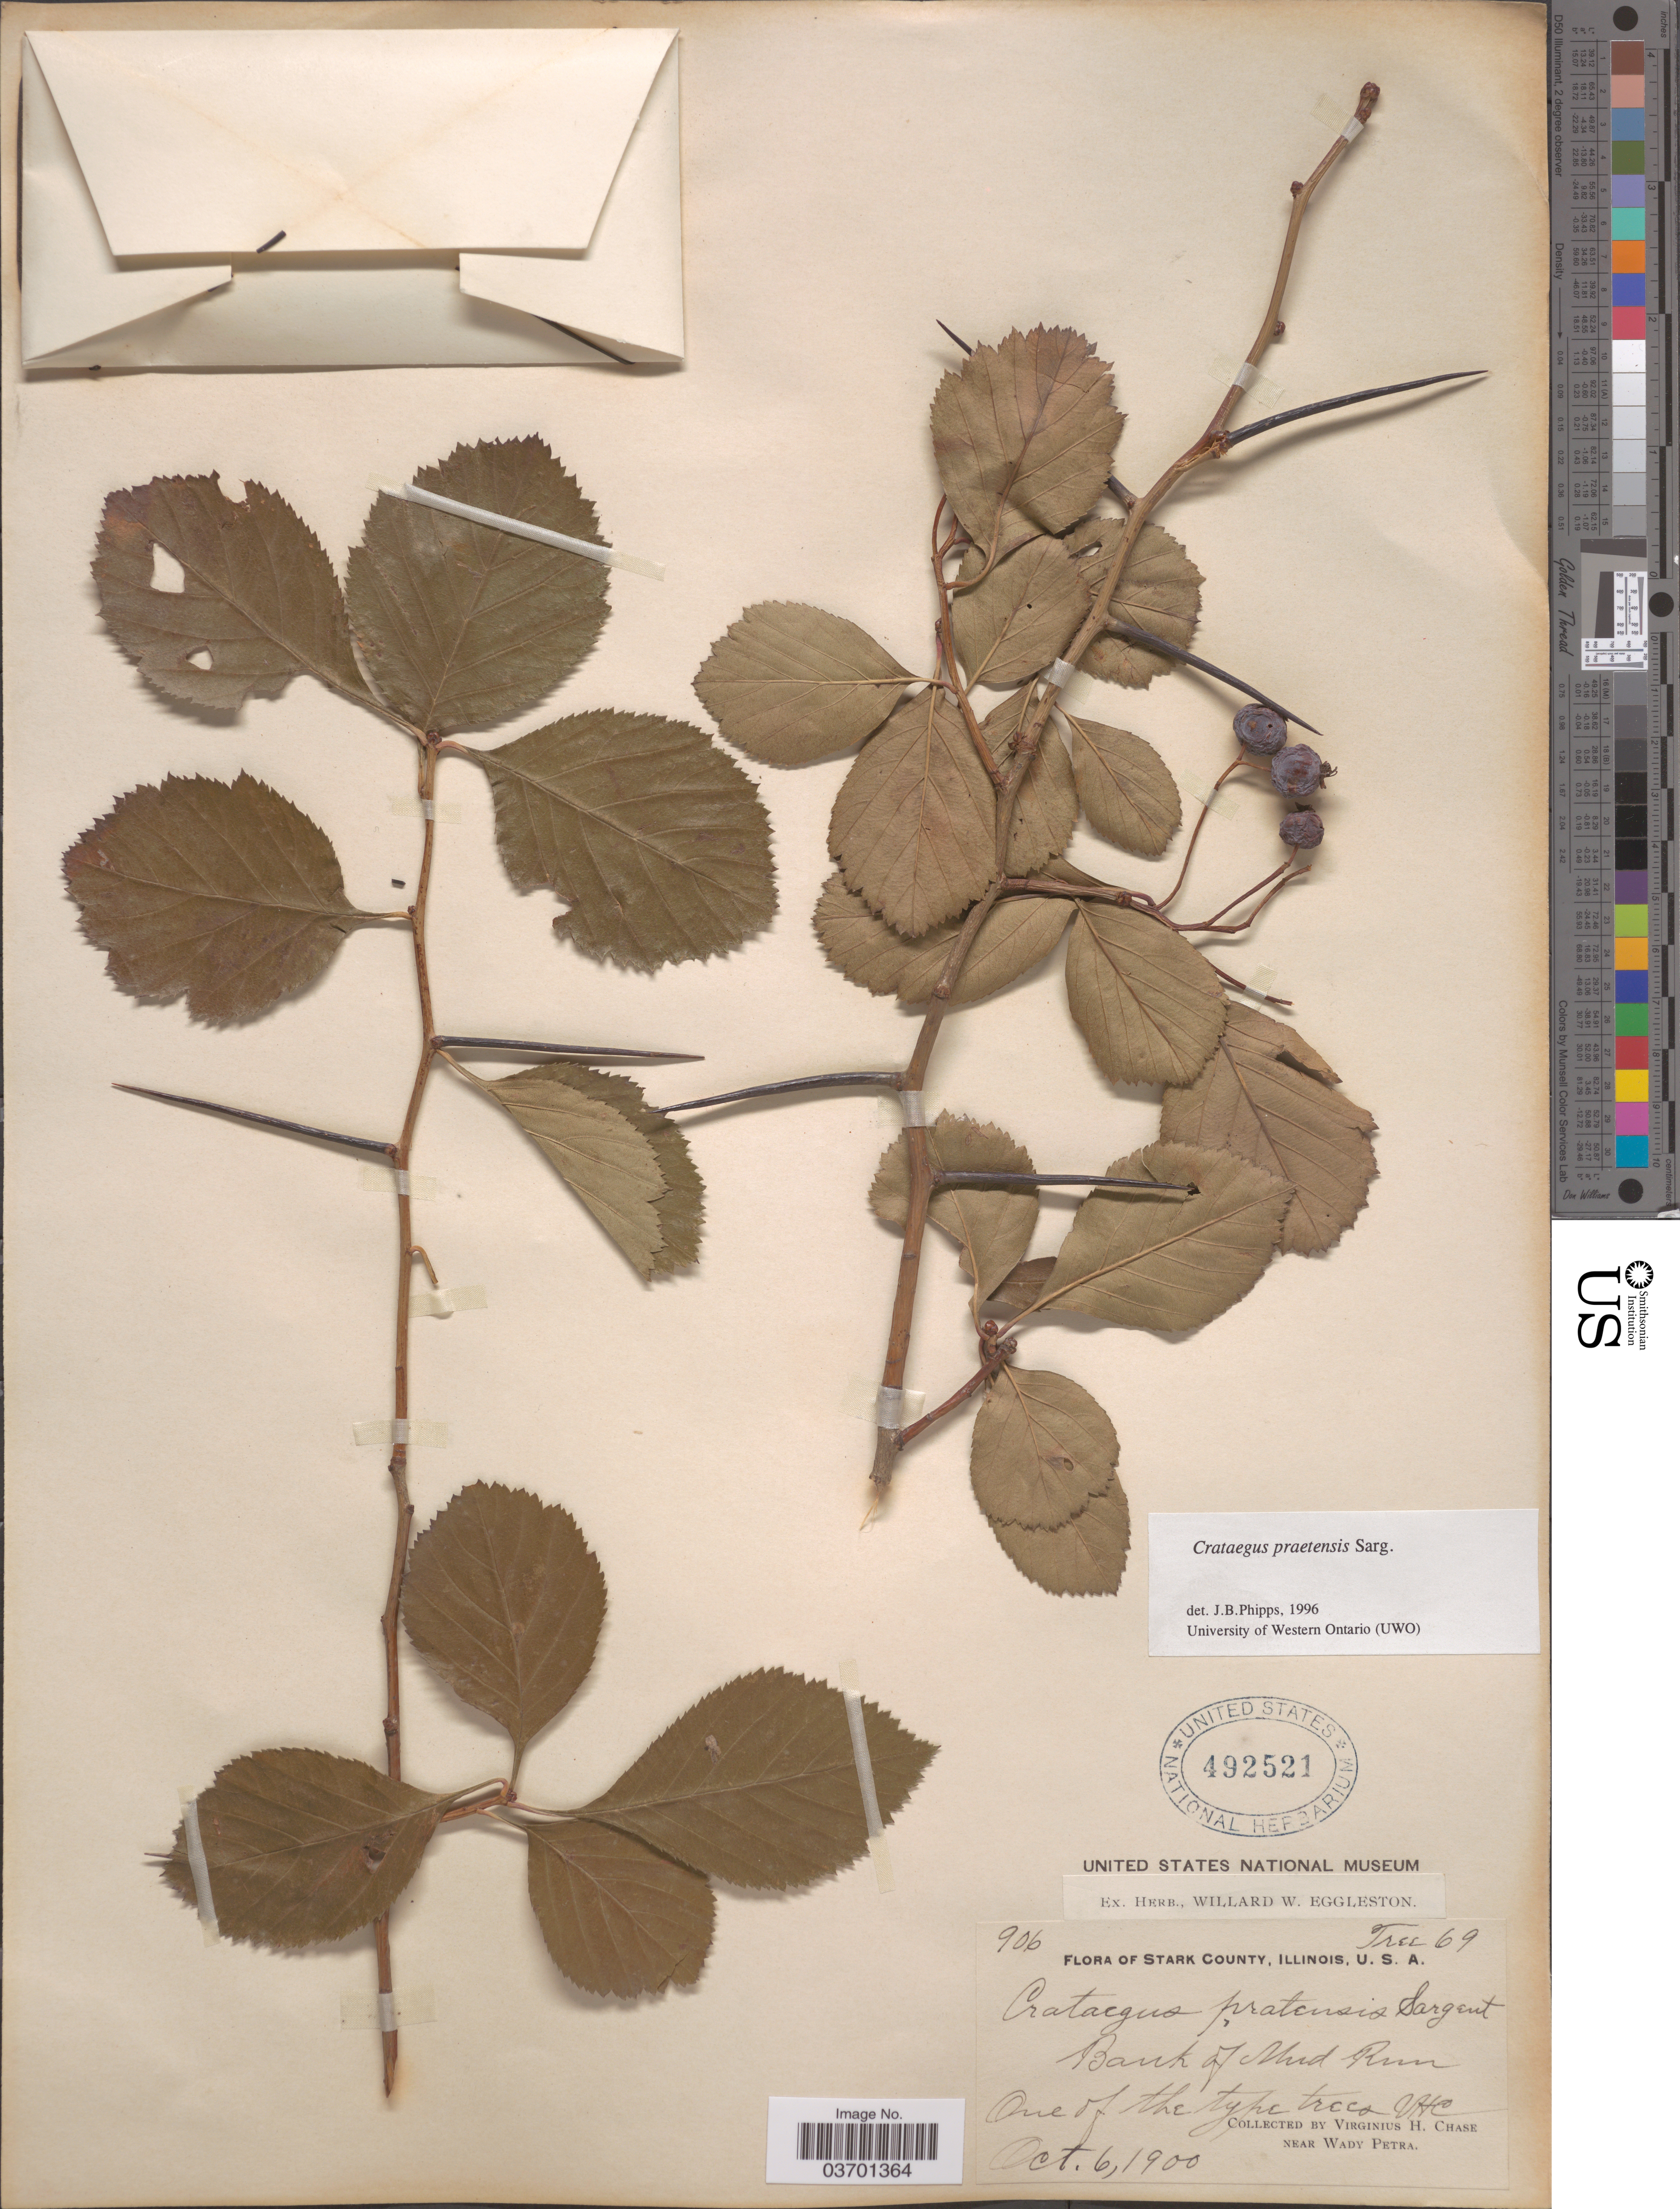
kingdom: Plantae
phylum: Tracheophyta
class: Magnoliopsida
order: Rosales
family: Rosaceae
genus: Crataegus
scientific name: Crataegus pratensis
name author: Sarg.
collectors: V. H. Chase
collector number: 906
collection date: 1900-10-06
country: United States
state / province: Illinois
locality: Stark County. Bank of Mud Run. Near Wady Petra.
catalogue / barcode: US 492521